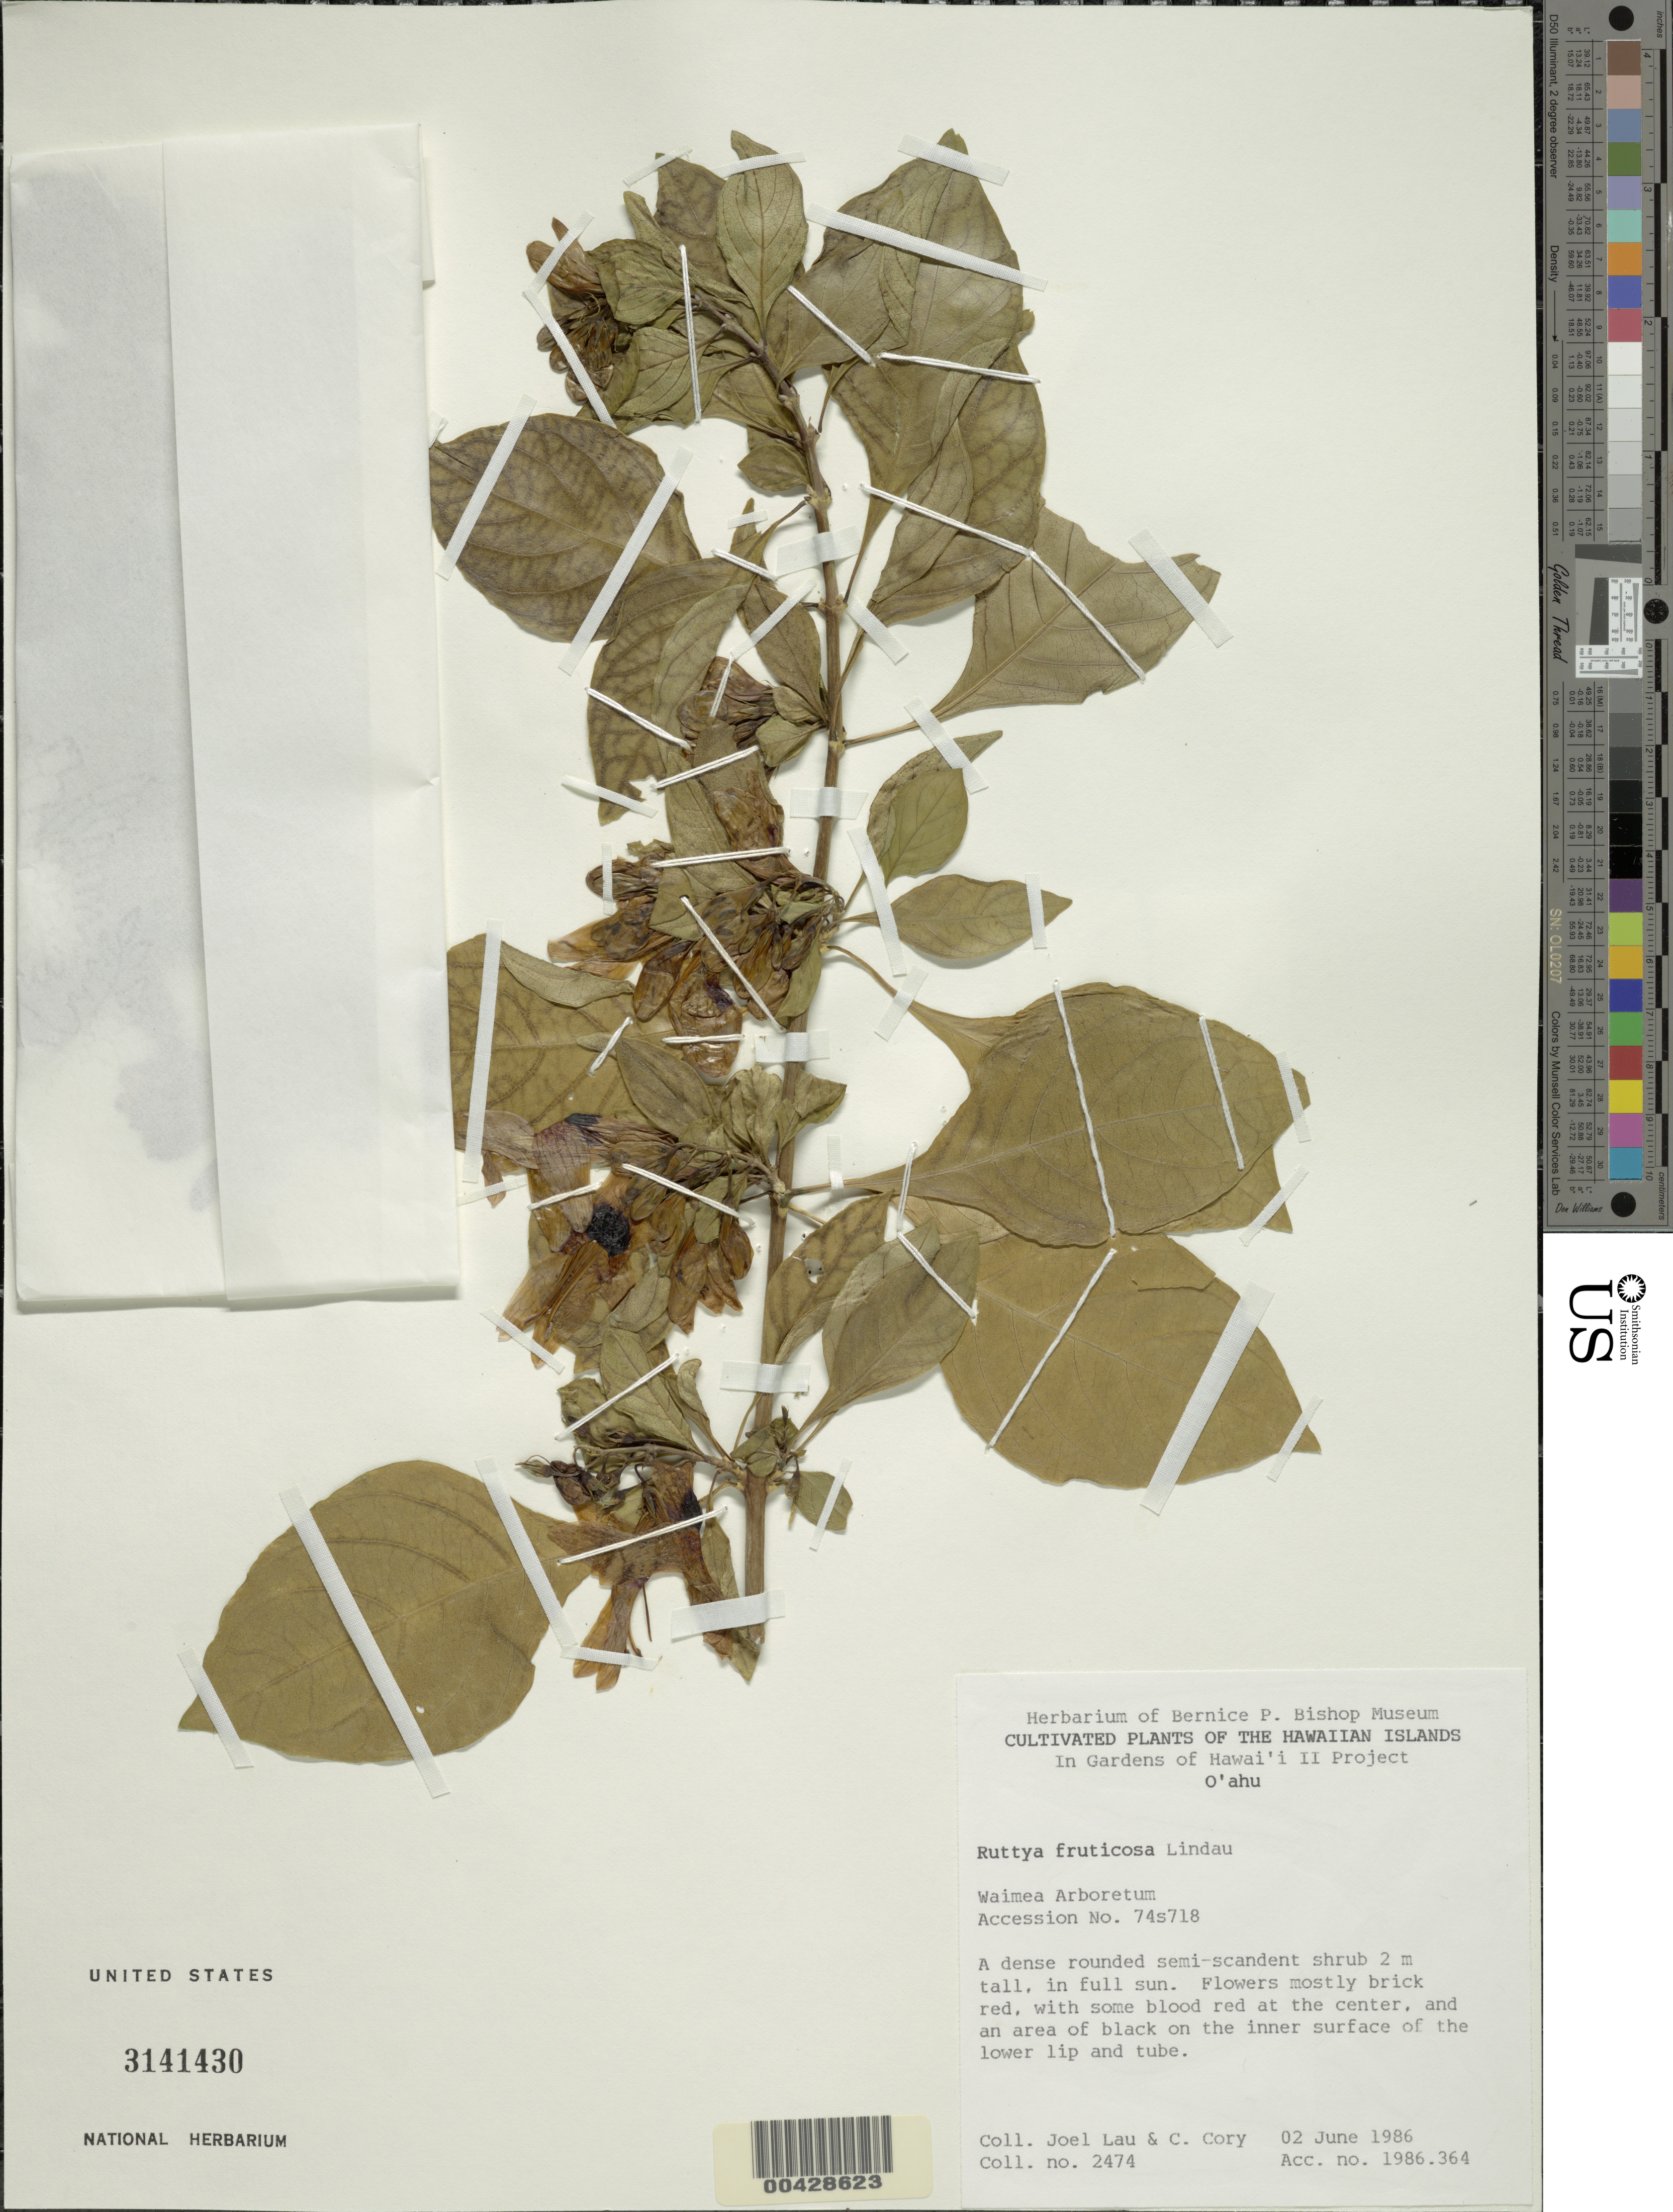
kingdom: Plantae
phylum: Tracheophyta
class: Magnoliopsida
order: Lamiales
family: Acanthaceae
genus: Ruttya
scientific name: Ruttya fruticosa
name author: Lindau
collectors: J. Lau & C. Cory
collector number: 2474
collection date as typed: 2 Jun 1986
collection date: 1986-06-02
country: United States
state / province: Hawaii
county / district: Kauai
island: Kaua'i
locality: Waimea Arboretum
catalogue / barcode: US 3141430